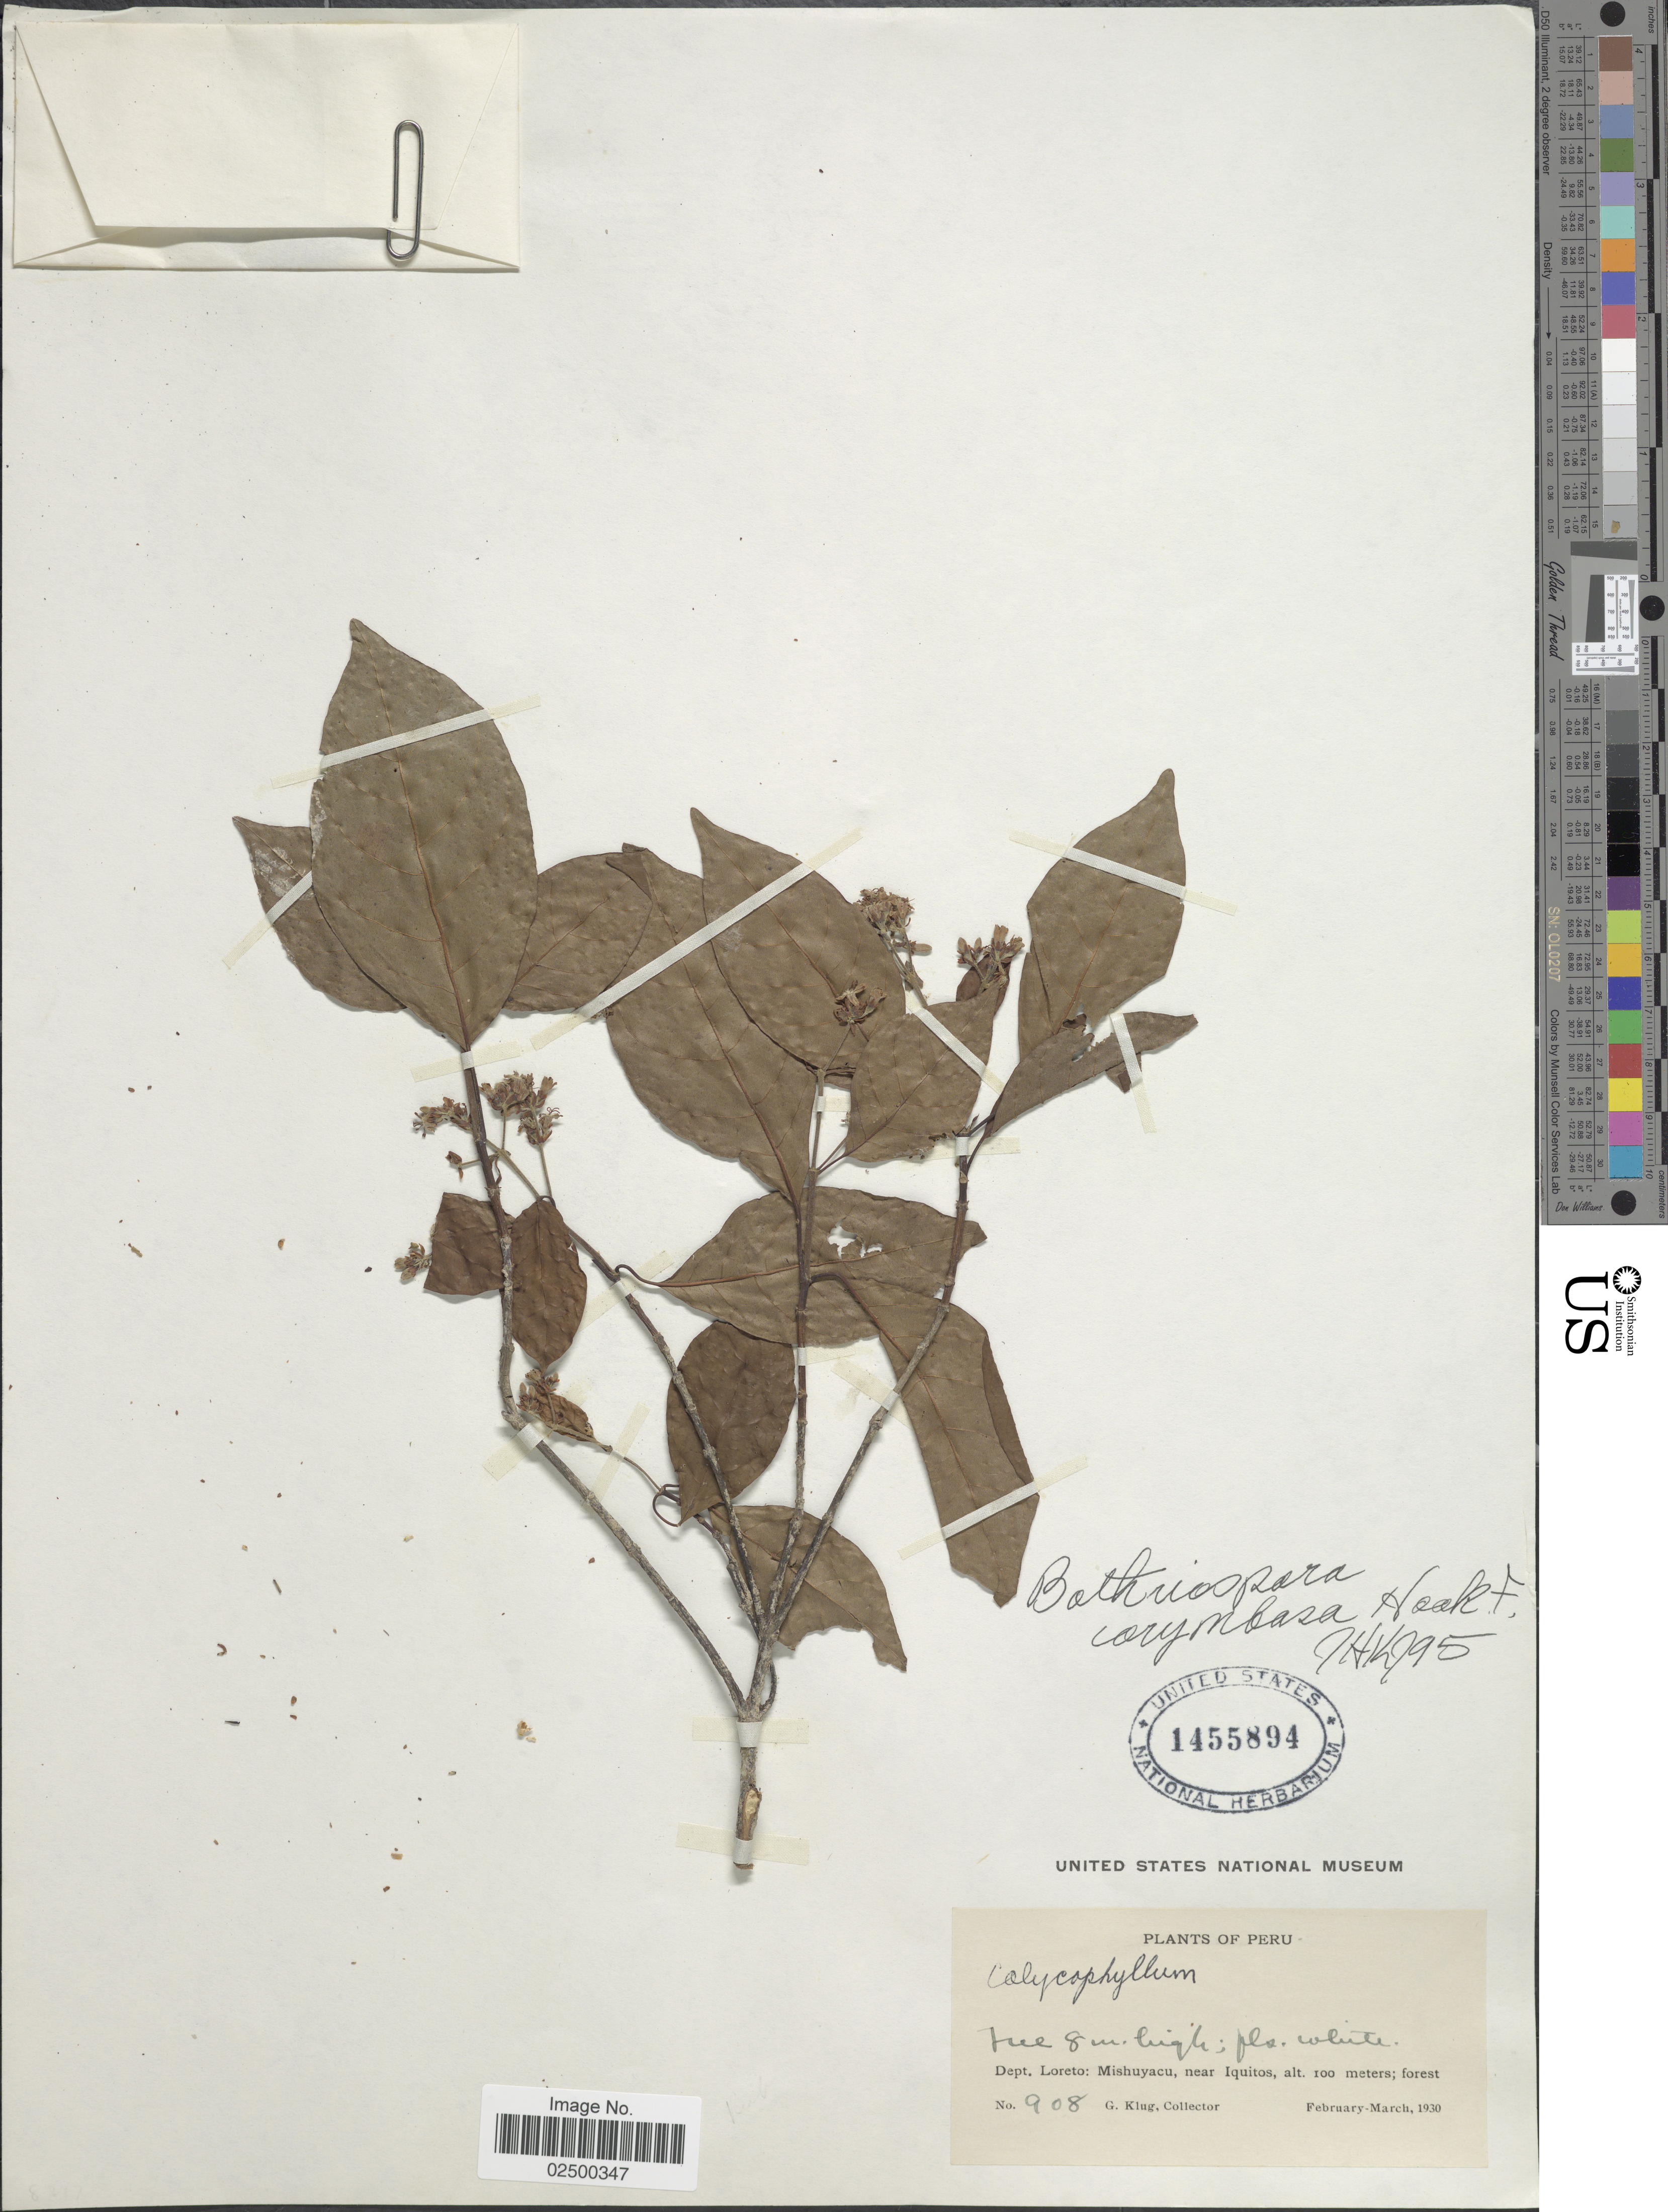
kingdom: Plantae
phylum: Tracheophyta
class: Magnoliopsida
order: Gentianales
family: Rubiaceae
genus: Bothriospora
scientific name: Bothriospora corymbosa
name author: (Benth.) Hook. f.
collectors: G. Klug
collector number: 908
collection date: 1930-02/1930-03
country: Peru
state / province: Loreto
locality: Mishuyacu, near Iquitos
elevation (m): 100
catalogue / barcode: US 1455894